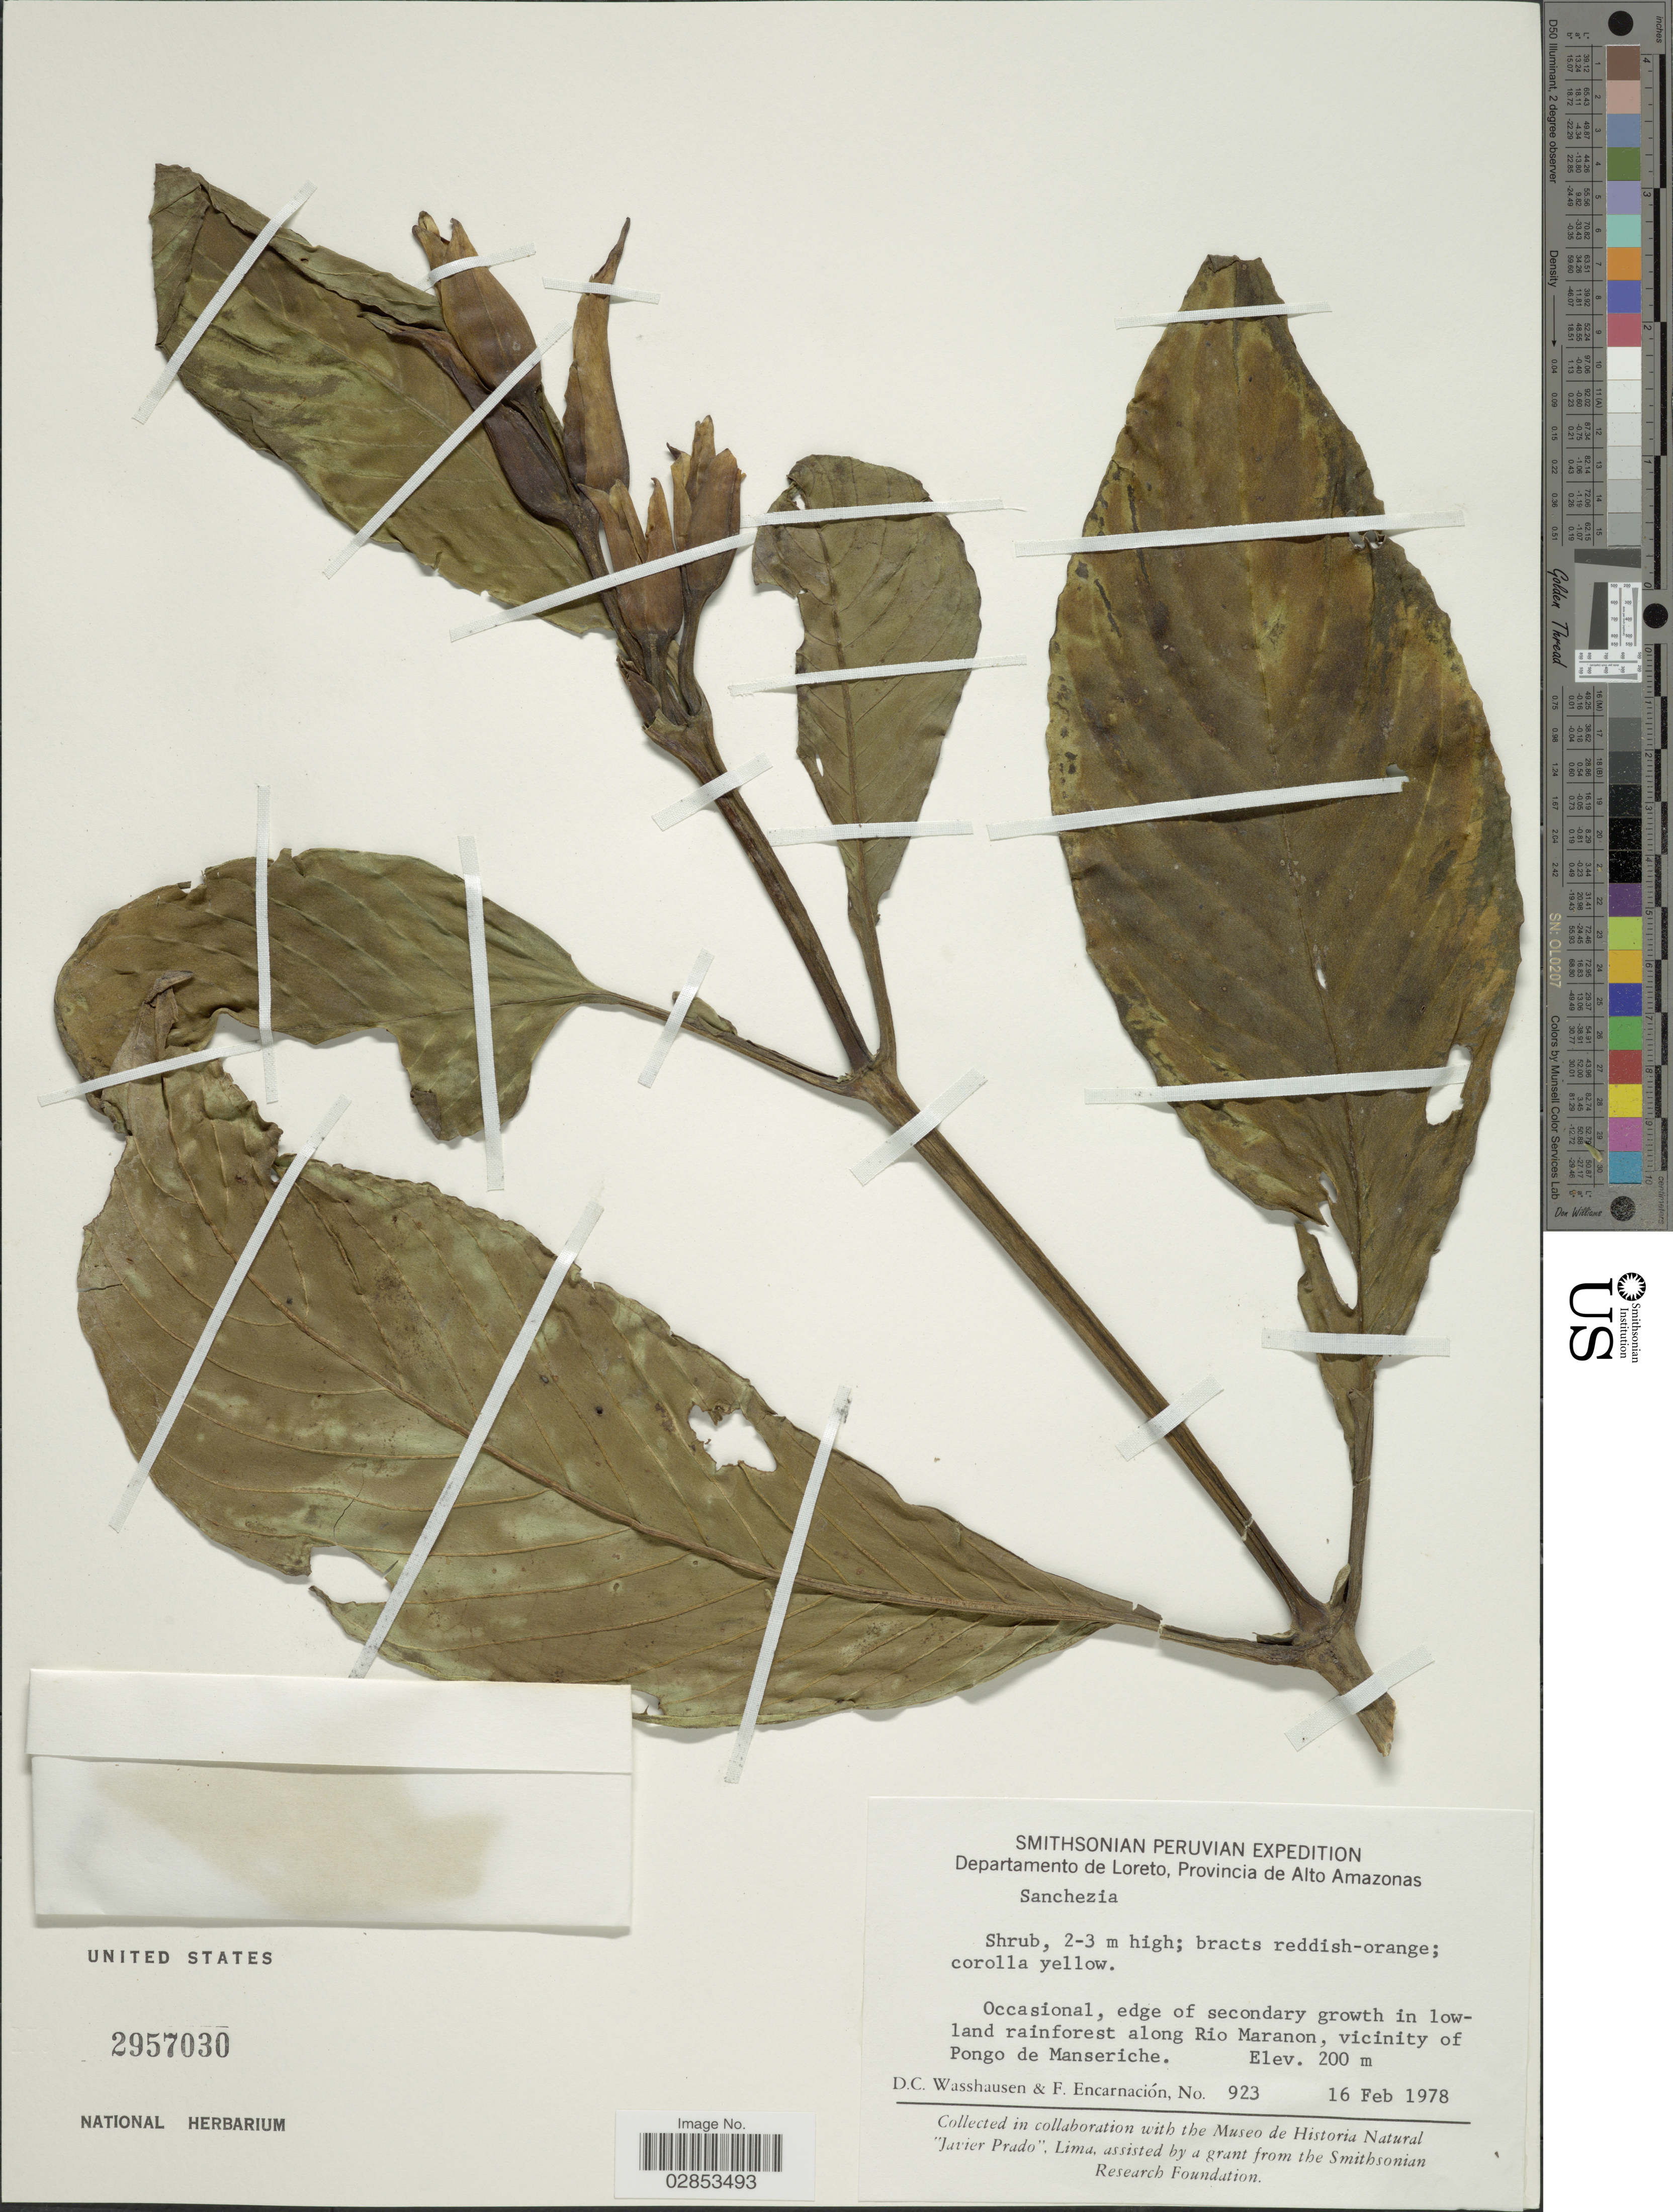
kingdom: Plantae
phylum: Tracheophyta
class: Magnoliopsida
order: Lamiales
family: Acanthaceae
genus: Sanchezia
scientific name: Sanchezia oblonga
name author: Ruiz & Pav.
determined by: Azevedo, Igor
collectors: D. C. Wasshausen & F. Encarnación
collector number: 923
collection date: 1978-02-16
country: Peru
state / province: Loreto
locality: Departamento de Loreto, Provincia de Alto Amazonas. Occasional, edge of secondary growth in lowland rainforest along Rio Maranon, vicinity of Pongo de Manseriche.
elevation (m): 200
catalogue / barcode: US 2957030